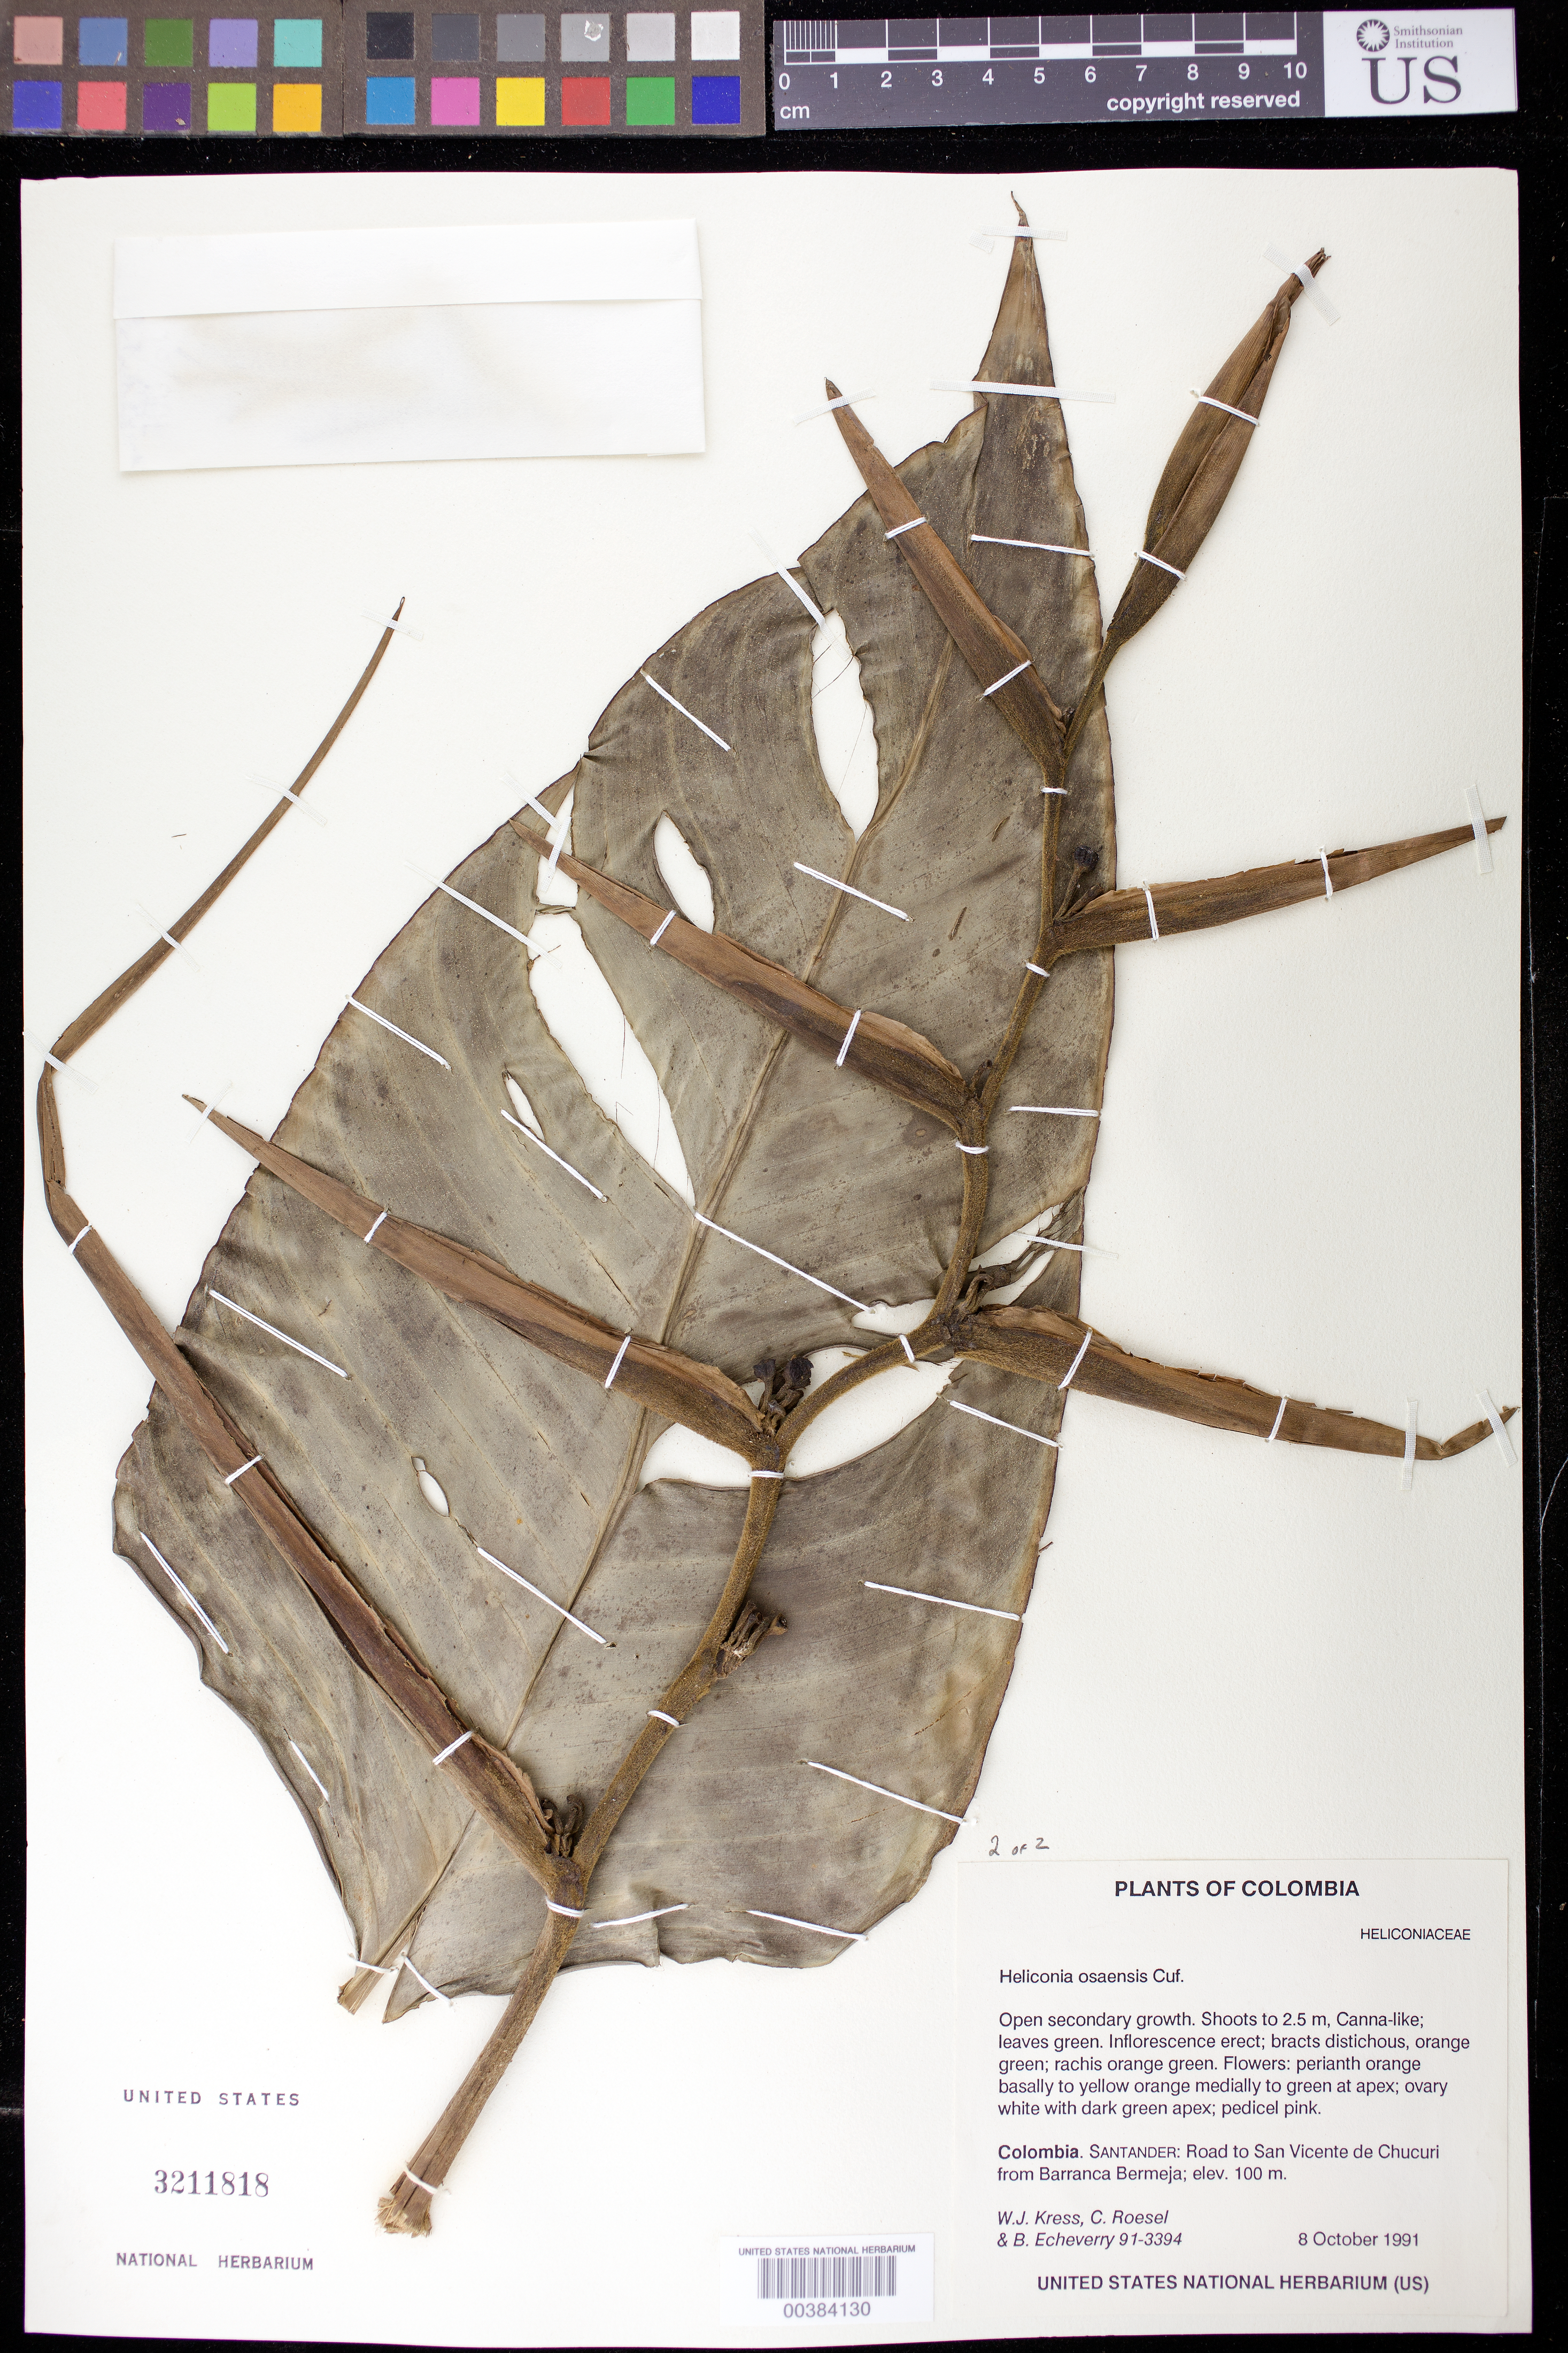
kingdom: Plantae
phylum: Tracheophyta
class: Liliopsida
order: Zingiberales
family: Heliconiaceae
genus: Heliconia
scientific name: Heliconia osaensis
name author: Cufod.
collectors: W. J. Kress, C. S. Roesel & B. Echeverry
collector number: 91-3394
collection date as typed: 08 Oct 1991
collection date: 1991-10-08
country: Colombia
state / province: Santander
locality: Road to San Vicente de Chucuri to Barrancabermeja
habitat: Open secondary growth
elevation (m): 100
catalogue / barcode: US 3211818